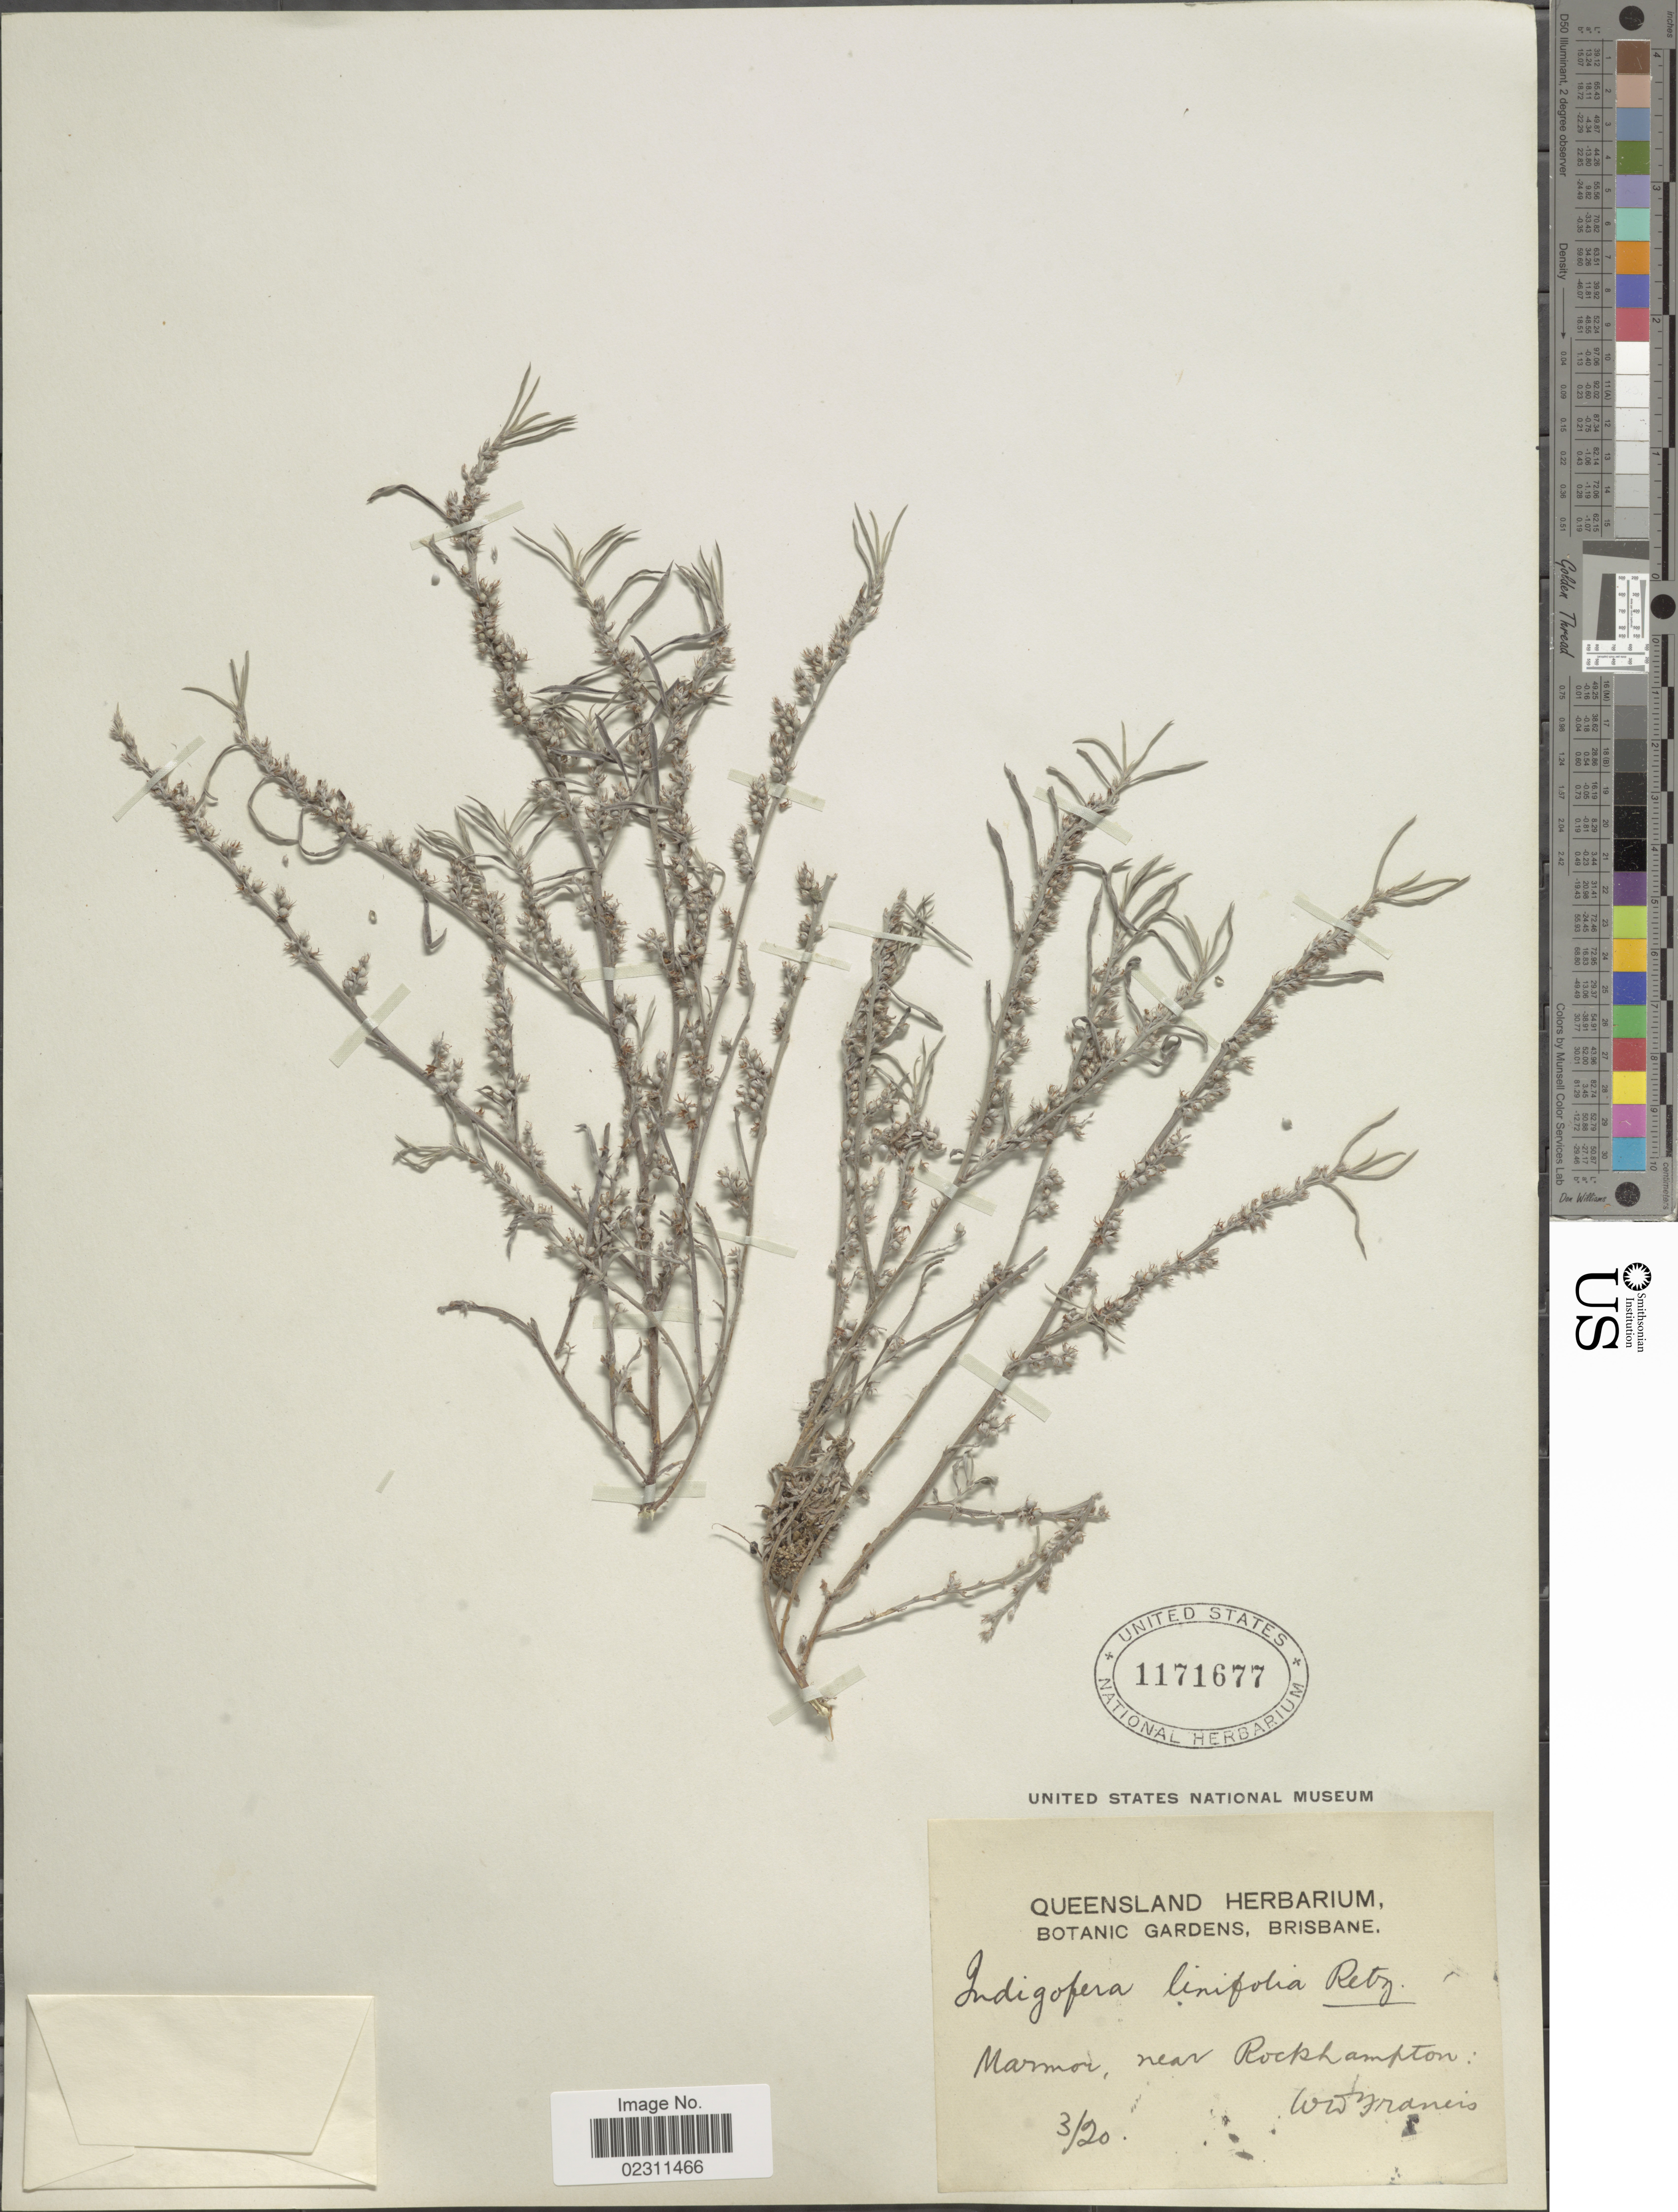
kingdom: Plantae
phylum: Tracheophyta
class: Magnoliopsida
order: Fabales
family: Fabaceae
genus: Indigofera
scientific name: Indigofera linifolia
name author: Retz.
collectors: W. Francis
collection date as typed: Transcribed d/m/y: /3/20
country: Australia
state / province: Queensland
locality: Marmor, near Rockhampton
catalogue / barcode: US 1171677